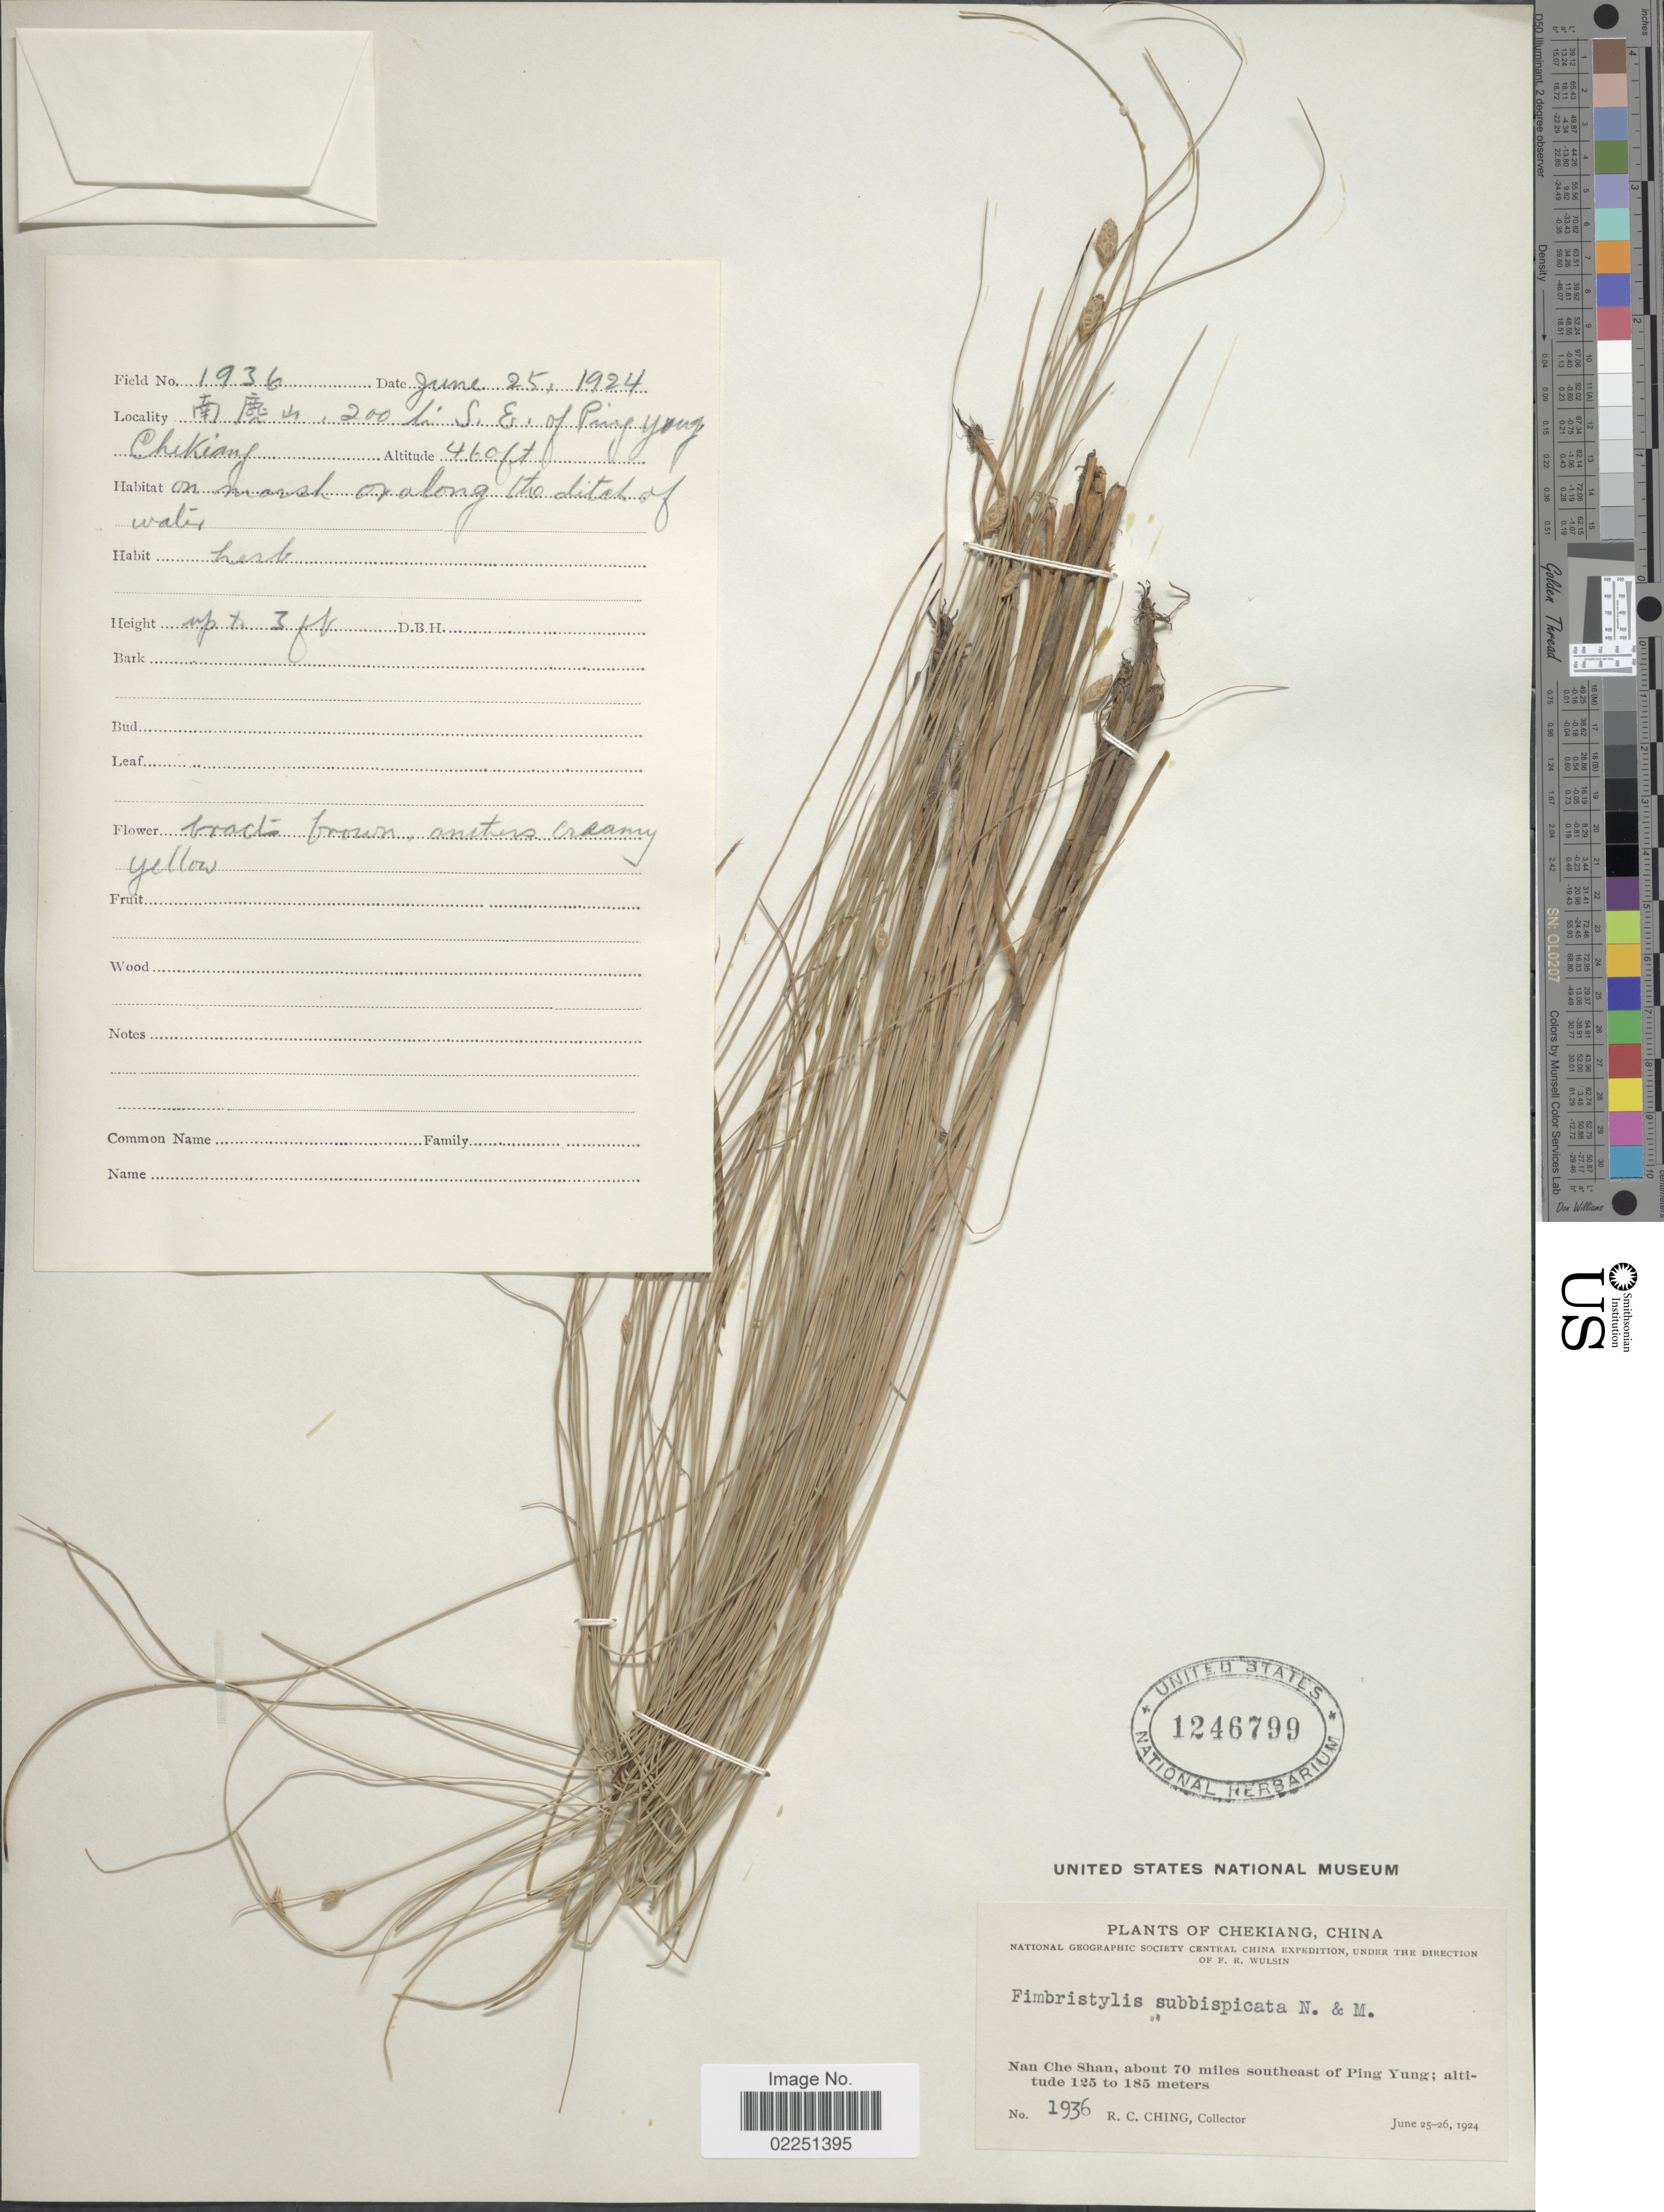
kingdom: Plantae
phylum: Tracheophyta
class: Liliopsida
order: Poales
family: Cyperaceae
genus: Fimbristylis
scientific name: Fimbristylis subbispicata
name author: Nees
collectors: R. C. Ching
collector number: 1936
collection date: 1924-06-25/1924-06-26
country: China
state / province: Zhejiang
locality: Chekiang. Nan Che Shan, about 70 miles southeast of Ping Yung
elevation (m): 125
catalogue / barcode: US 1246799